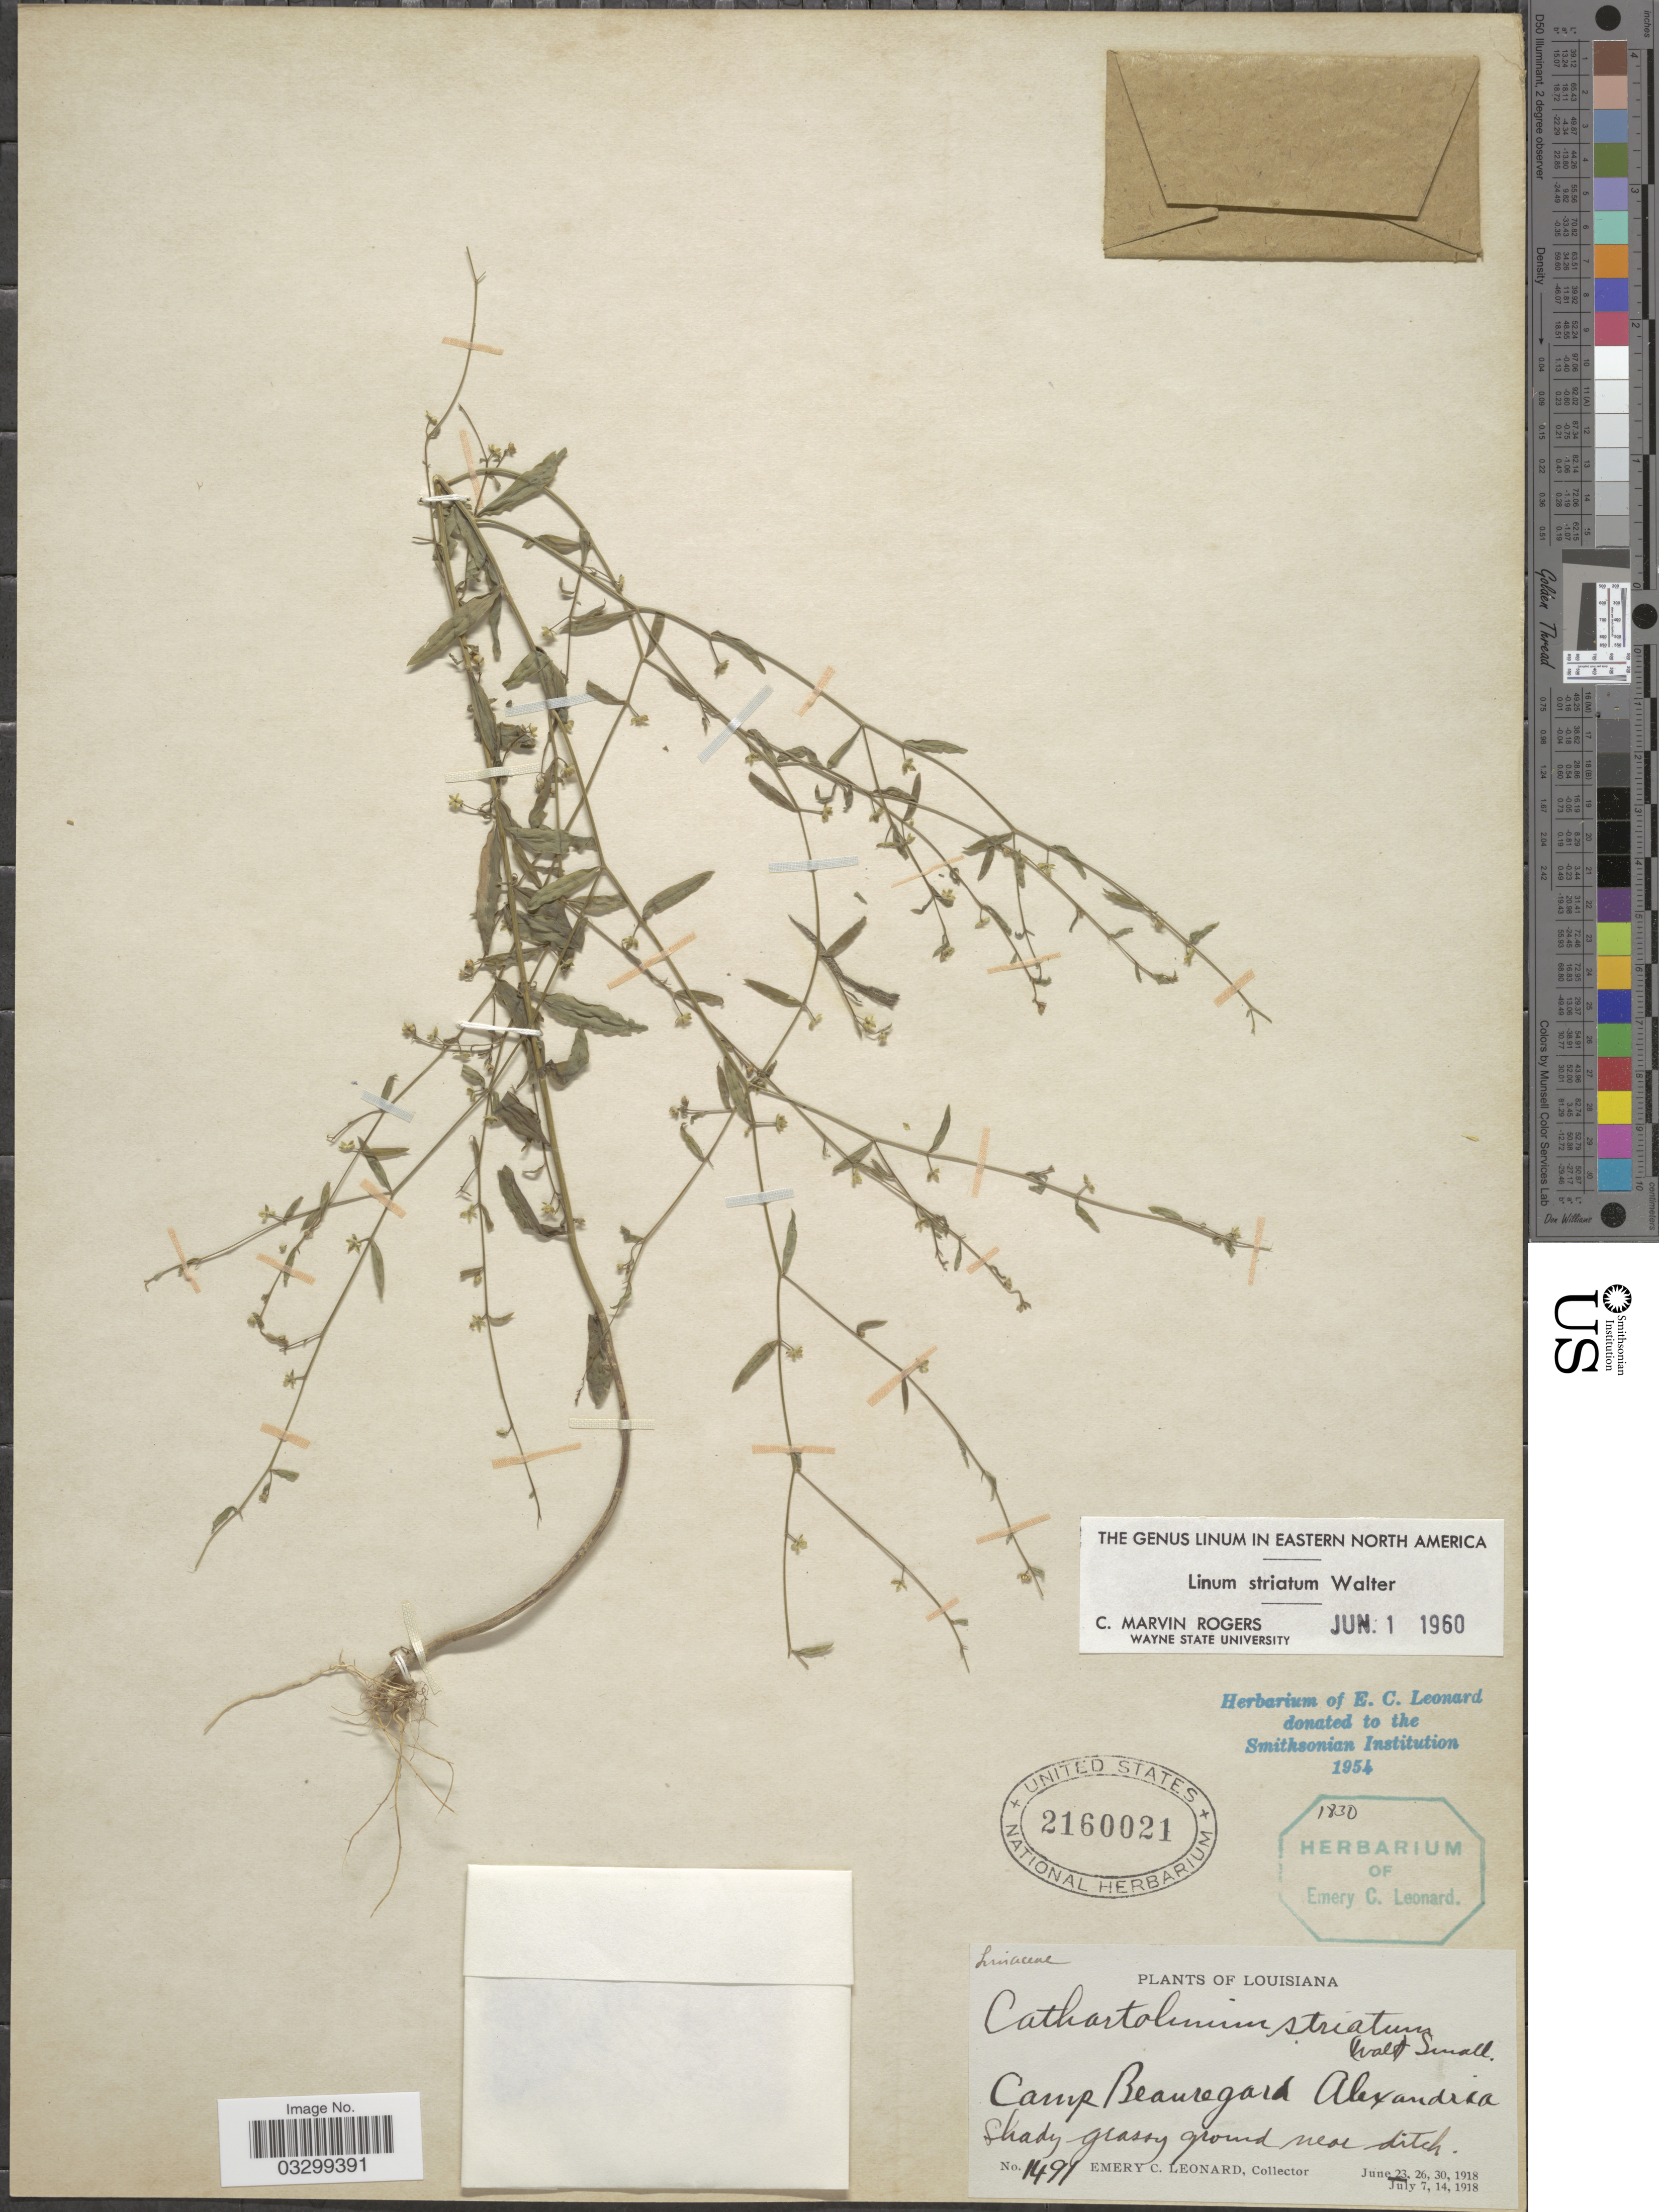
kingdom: Plantae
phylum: Tracheophyta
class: Magnoliopsida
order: Malpighiales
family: Linaceae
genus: Linum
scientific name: Linum striatum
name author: Walter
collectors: E. C. Leonard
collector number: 1491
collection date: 1918-06-23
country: United States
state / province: Louisiana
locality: Camp Beauregard Alexandria.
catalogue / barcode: US 2160021